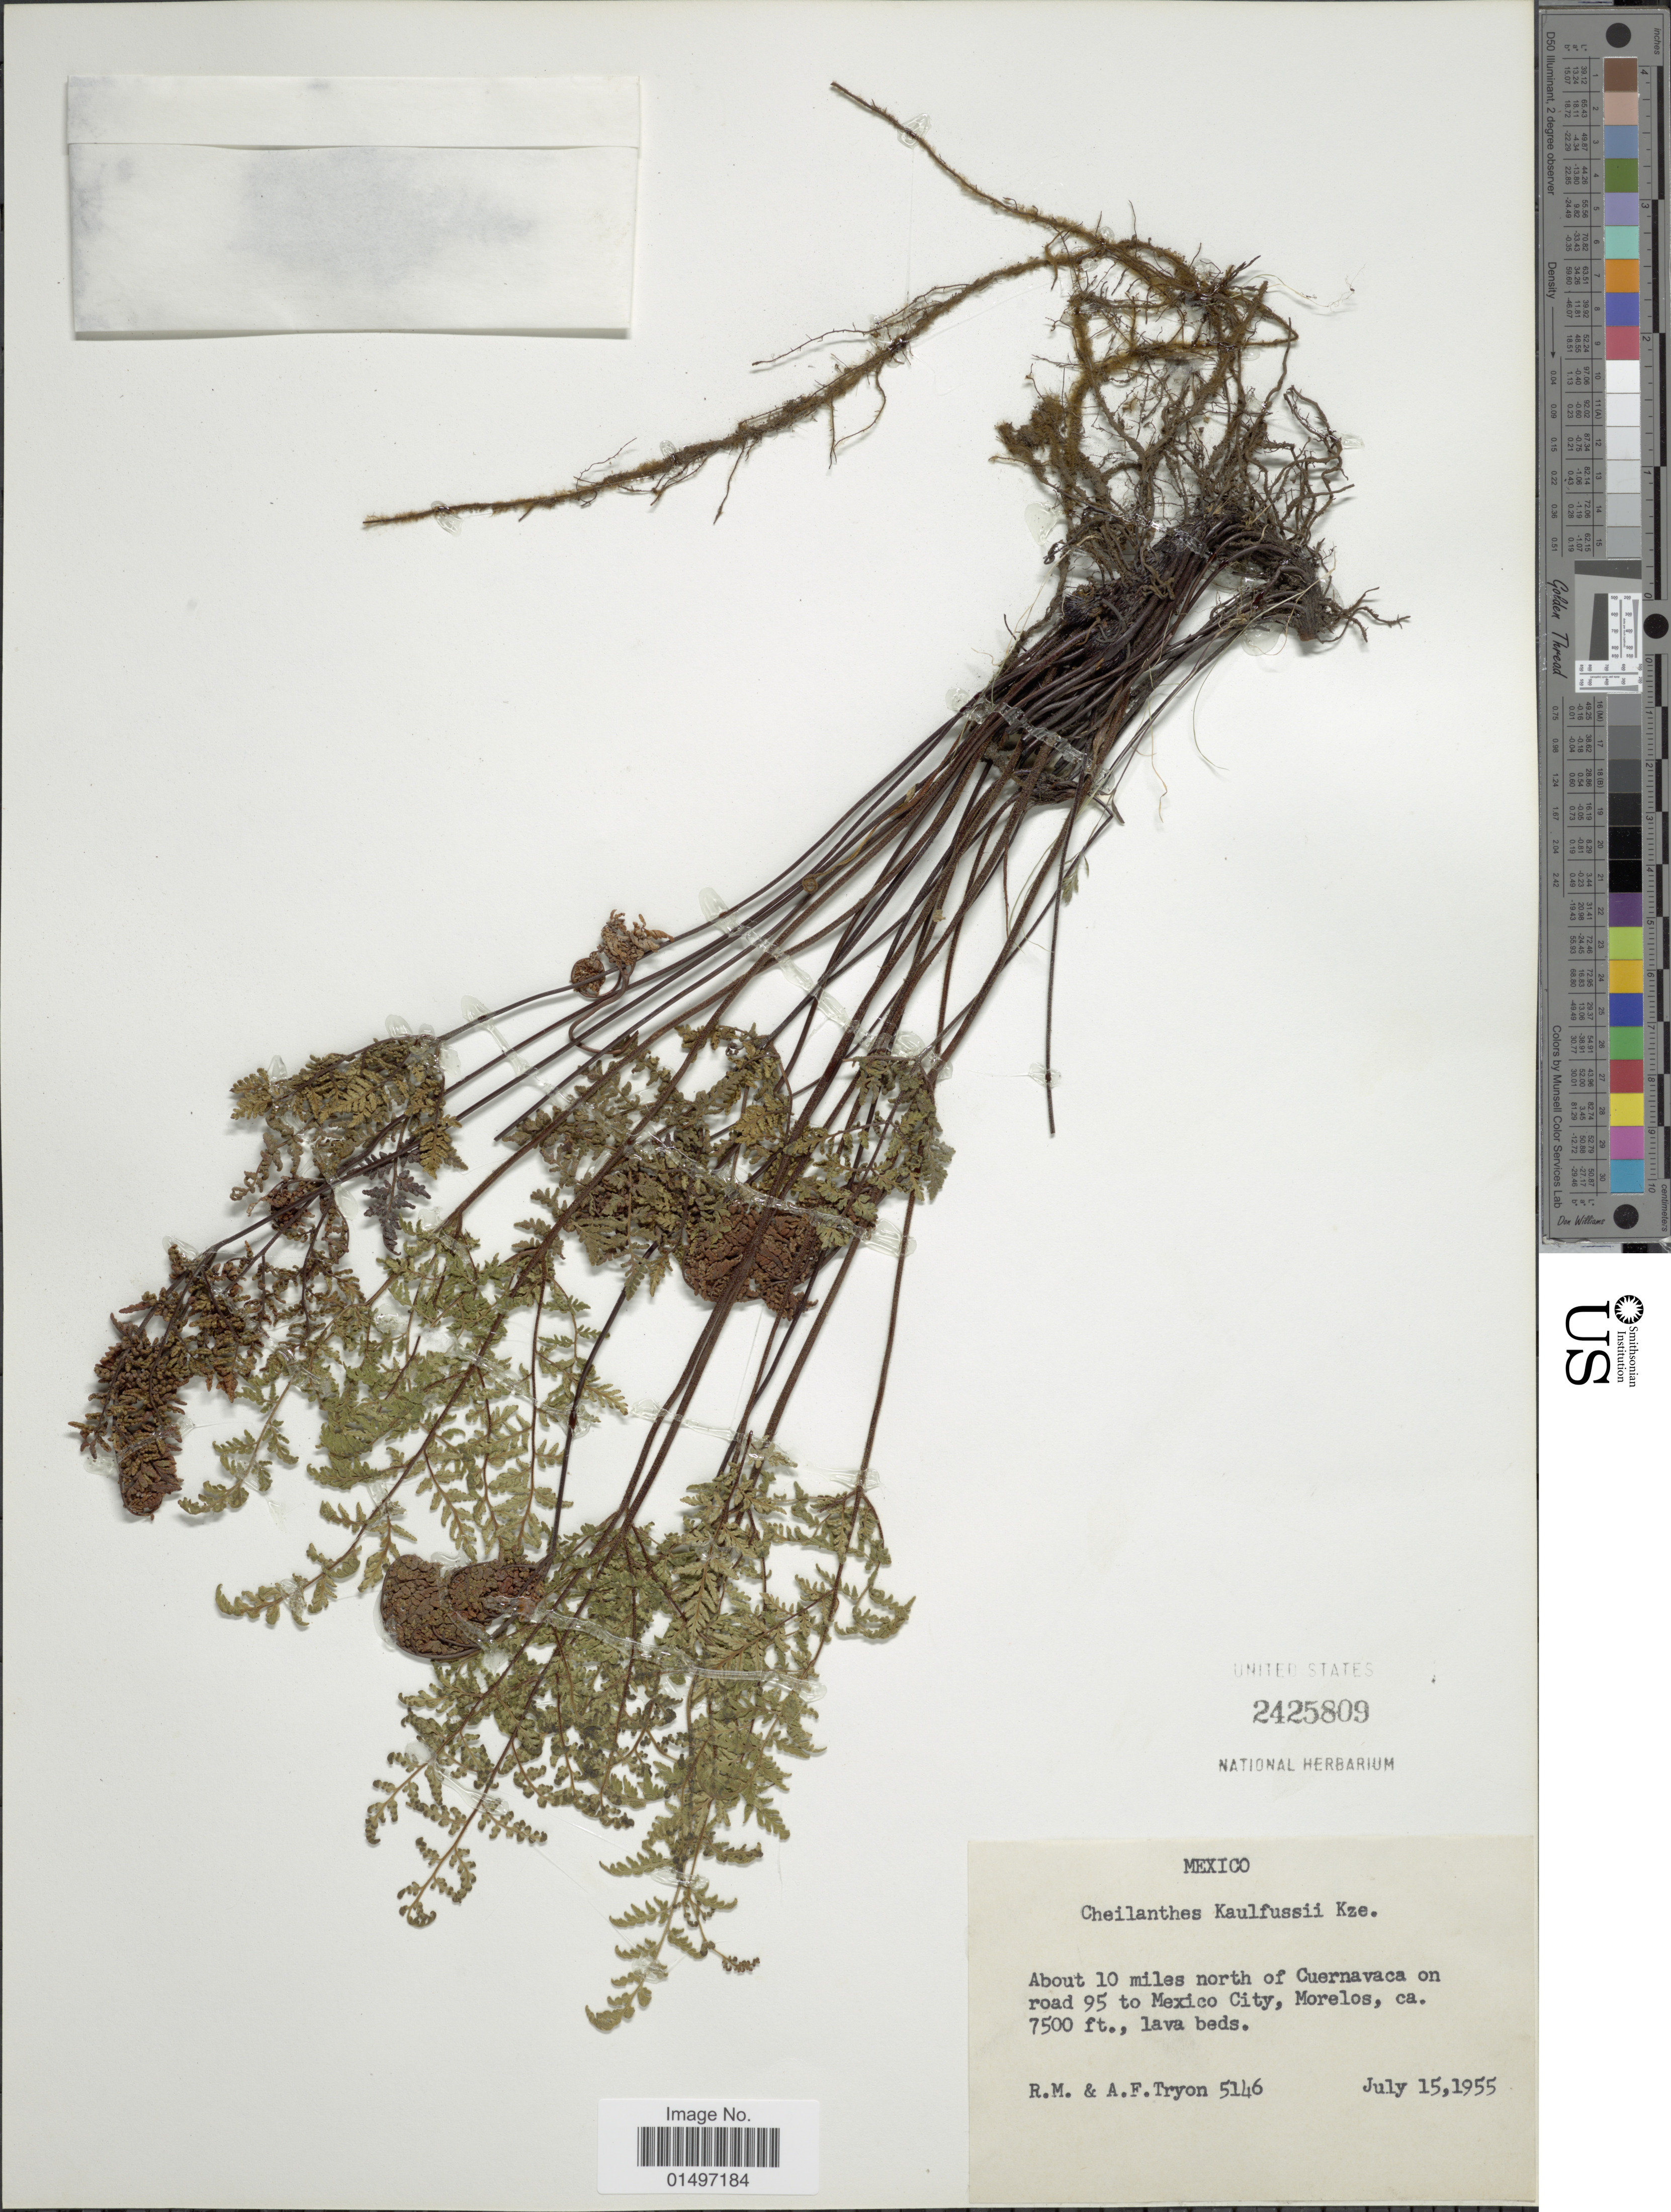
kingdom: Plantae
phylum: Tracheophyta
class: Polypodiopsida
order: Polypodiales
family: Pteridaceae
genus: Gaga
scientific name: Gaga kaulfussii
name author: (Kunze) Fay W. Li & Windham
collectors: R. M. Tryon & A. F. Tryon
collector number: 5146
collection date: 1955-07-15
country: Mexico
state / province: Morelos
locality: Mexico, about 10 miles north of Cuernavaca on road 95 to Mexico City.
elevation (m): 2286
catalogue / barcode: US 2425809